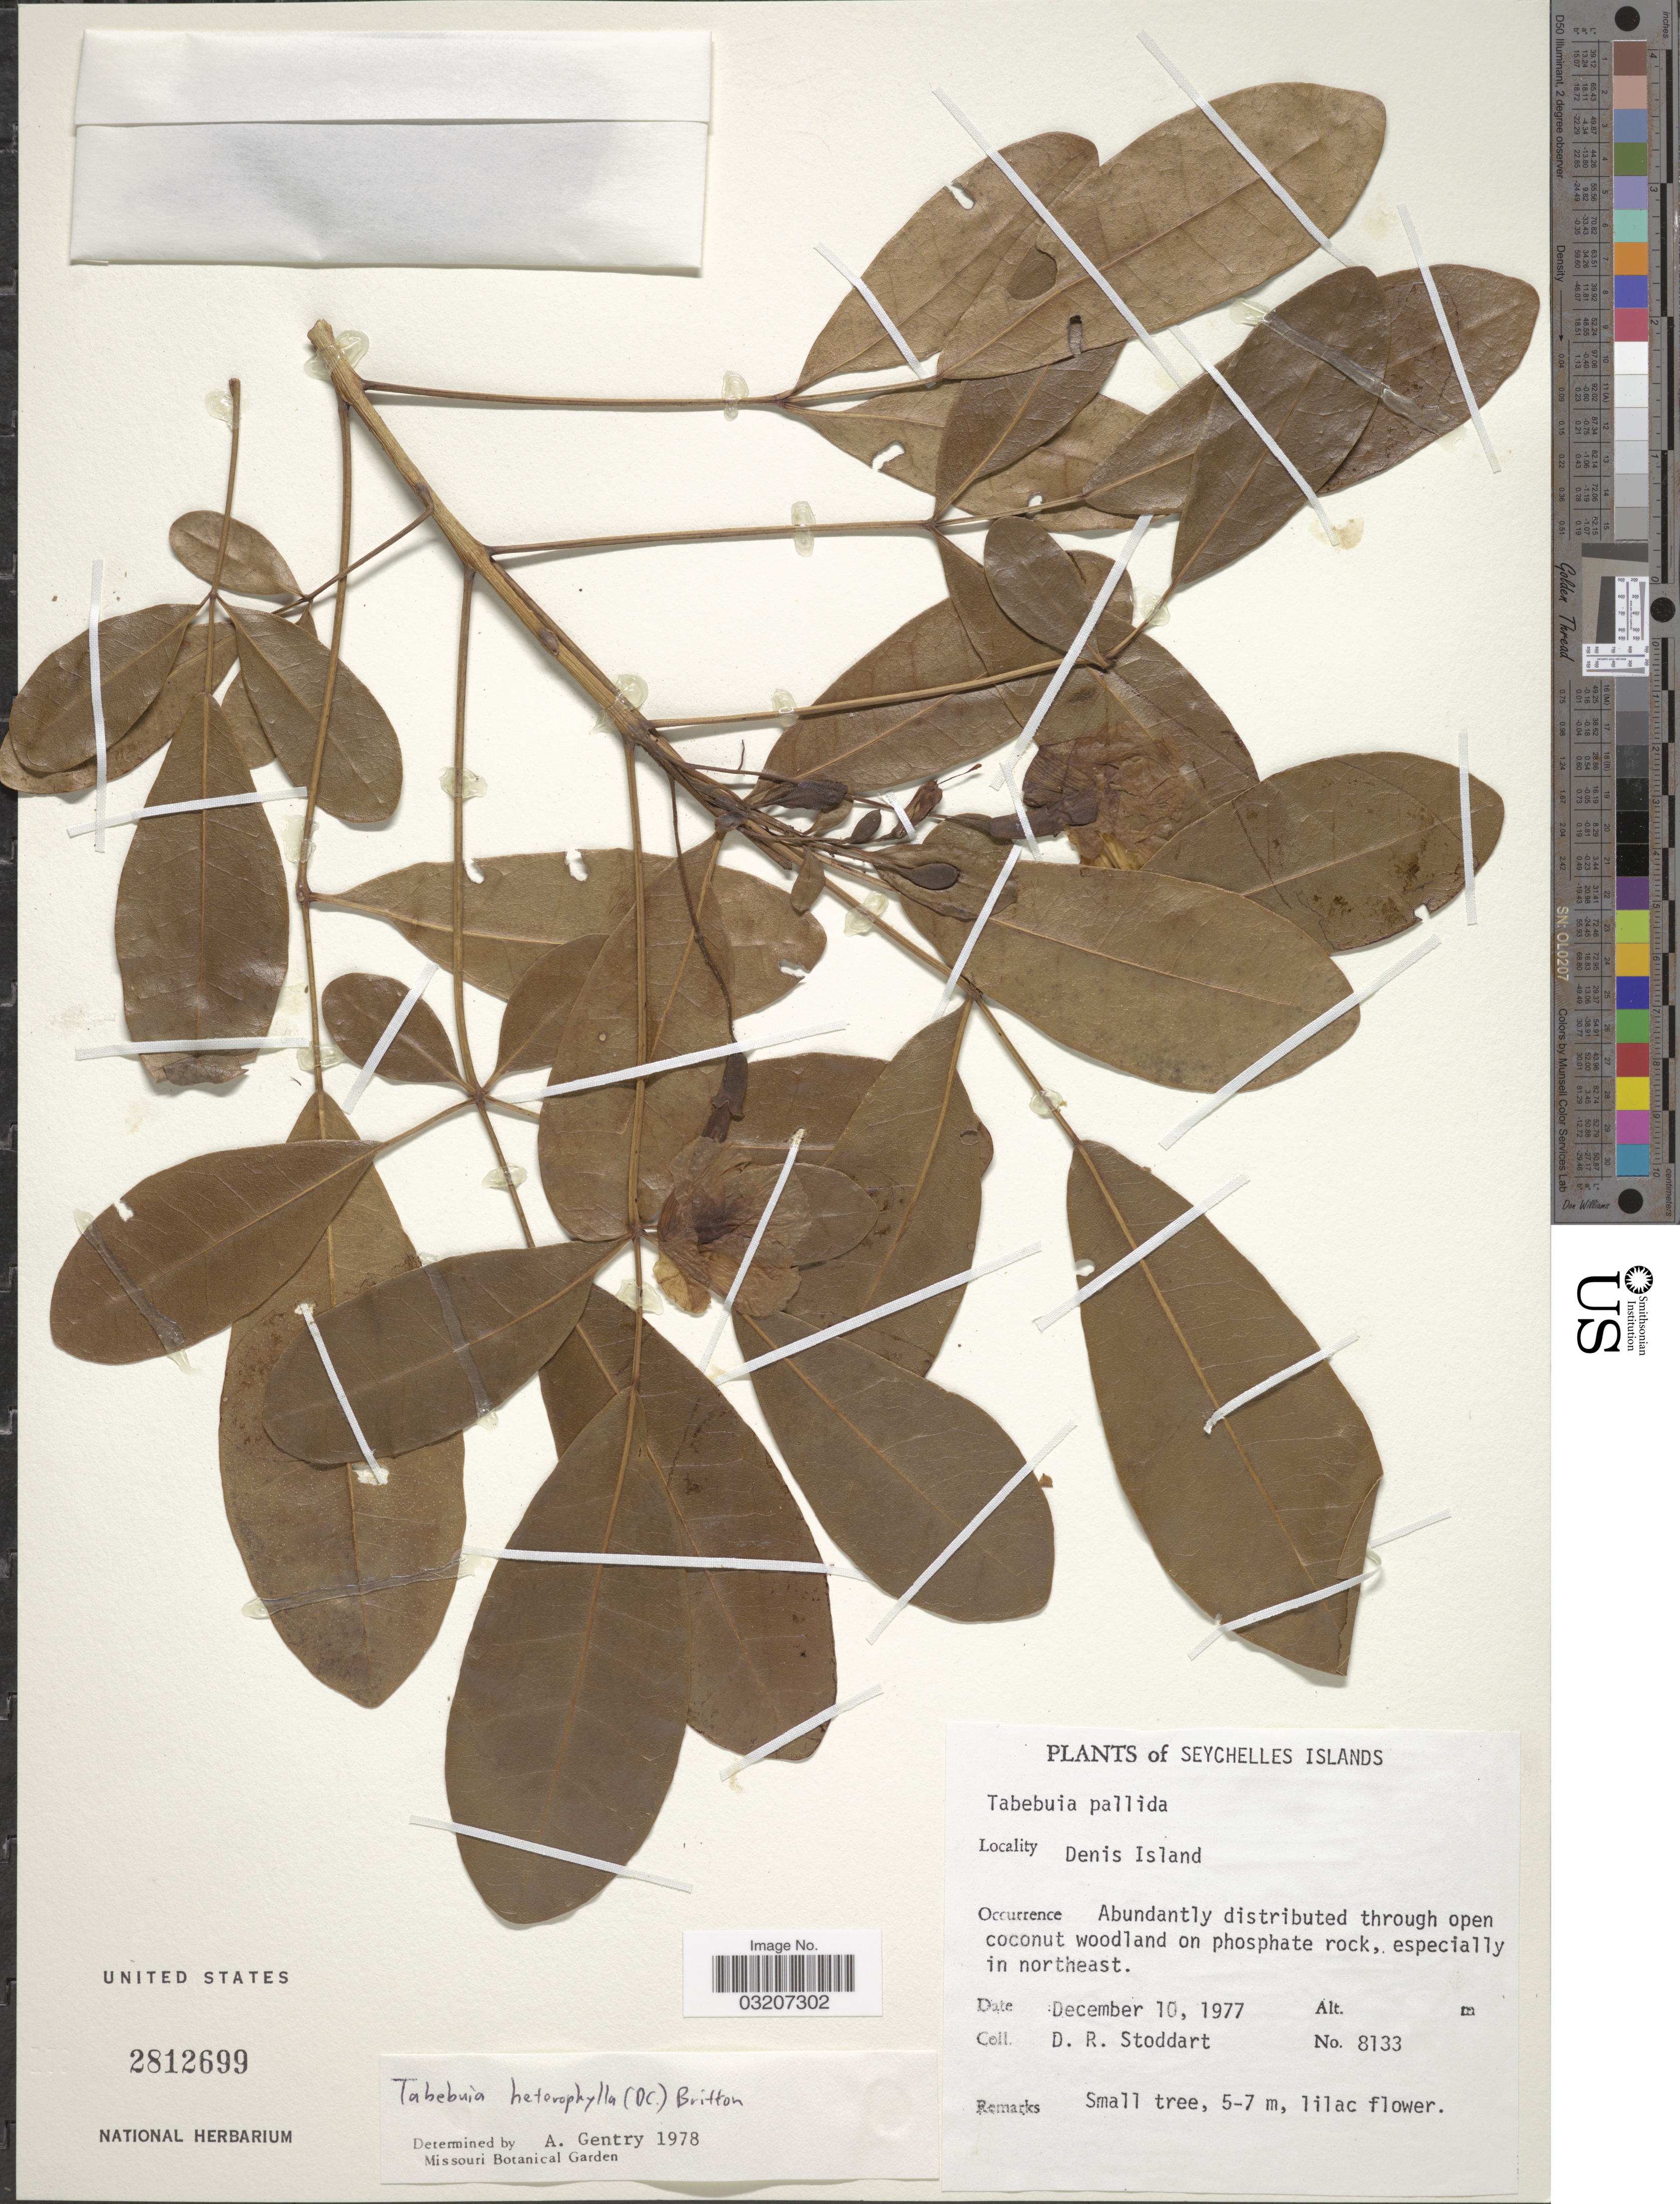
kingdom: Plantae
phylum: Tracheophyta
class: Magnoliopsida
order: Lamiales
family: Bignoniaceae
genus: Tabebuia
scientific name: Tabebuia heterophylla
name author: (DC.) Britton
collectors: D. R. Stoddart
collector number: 8133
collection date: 1977-12-10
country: Seychelles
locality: Seychelles Islands, Denis Island.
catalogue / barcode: US 2812699